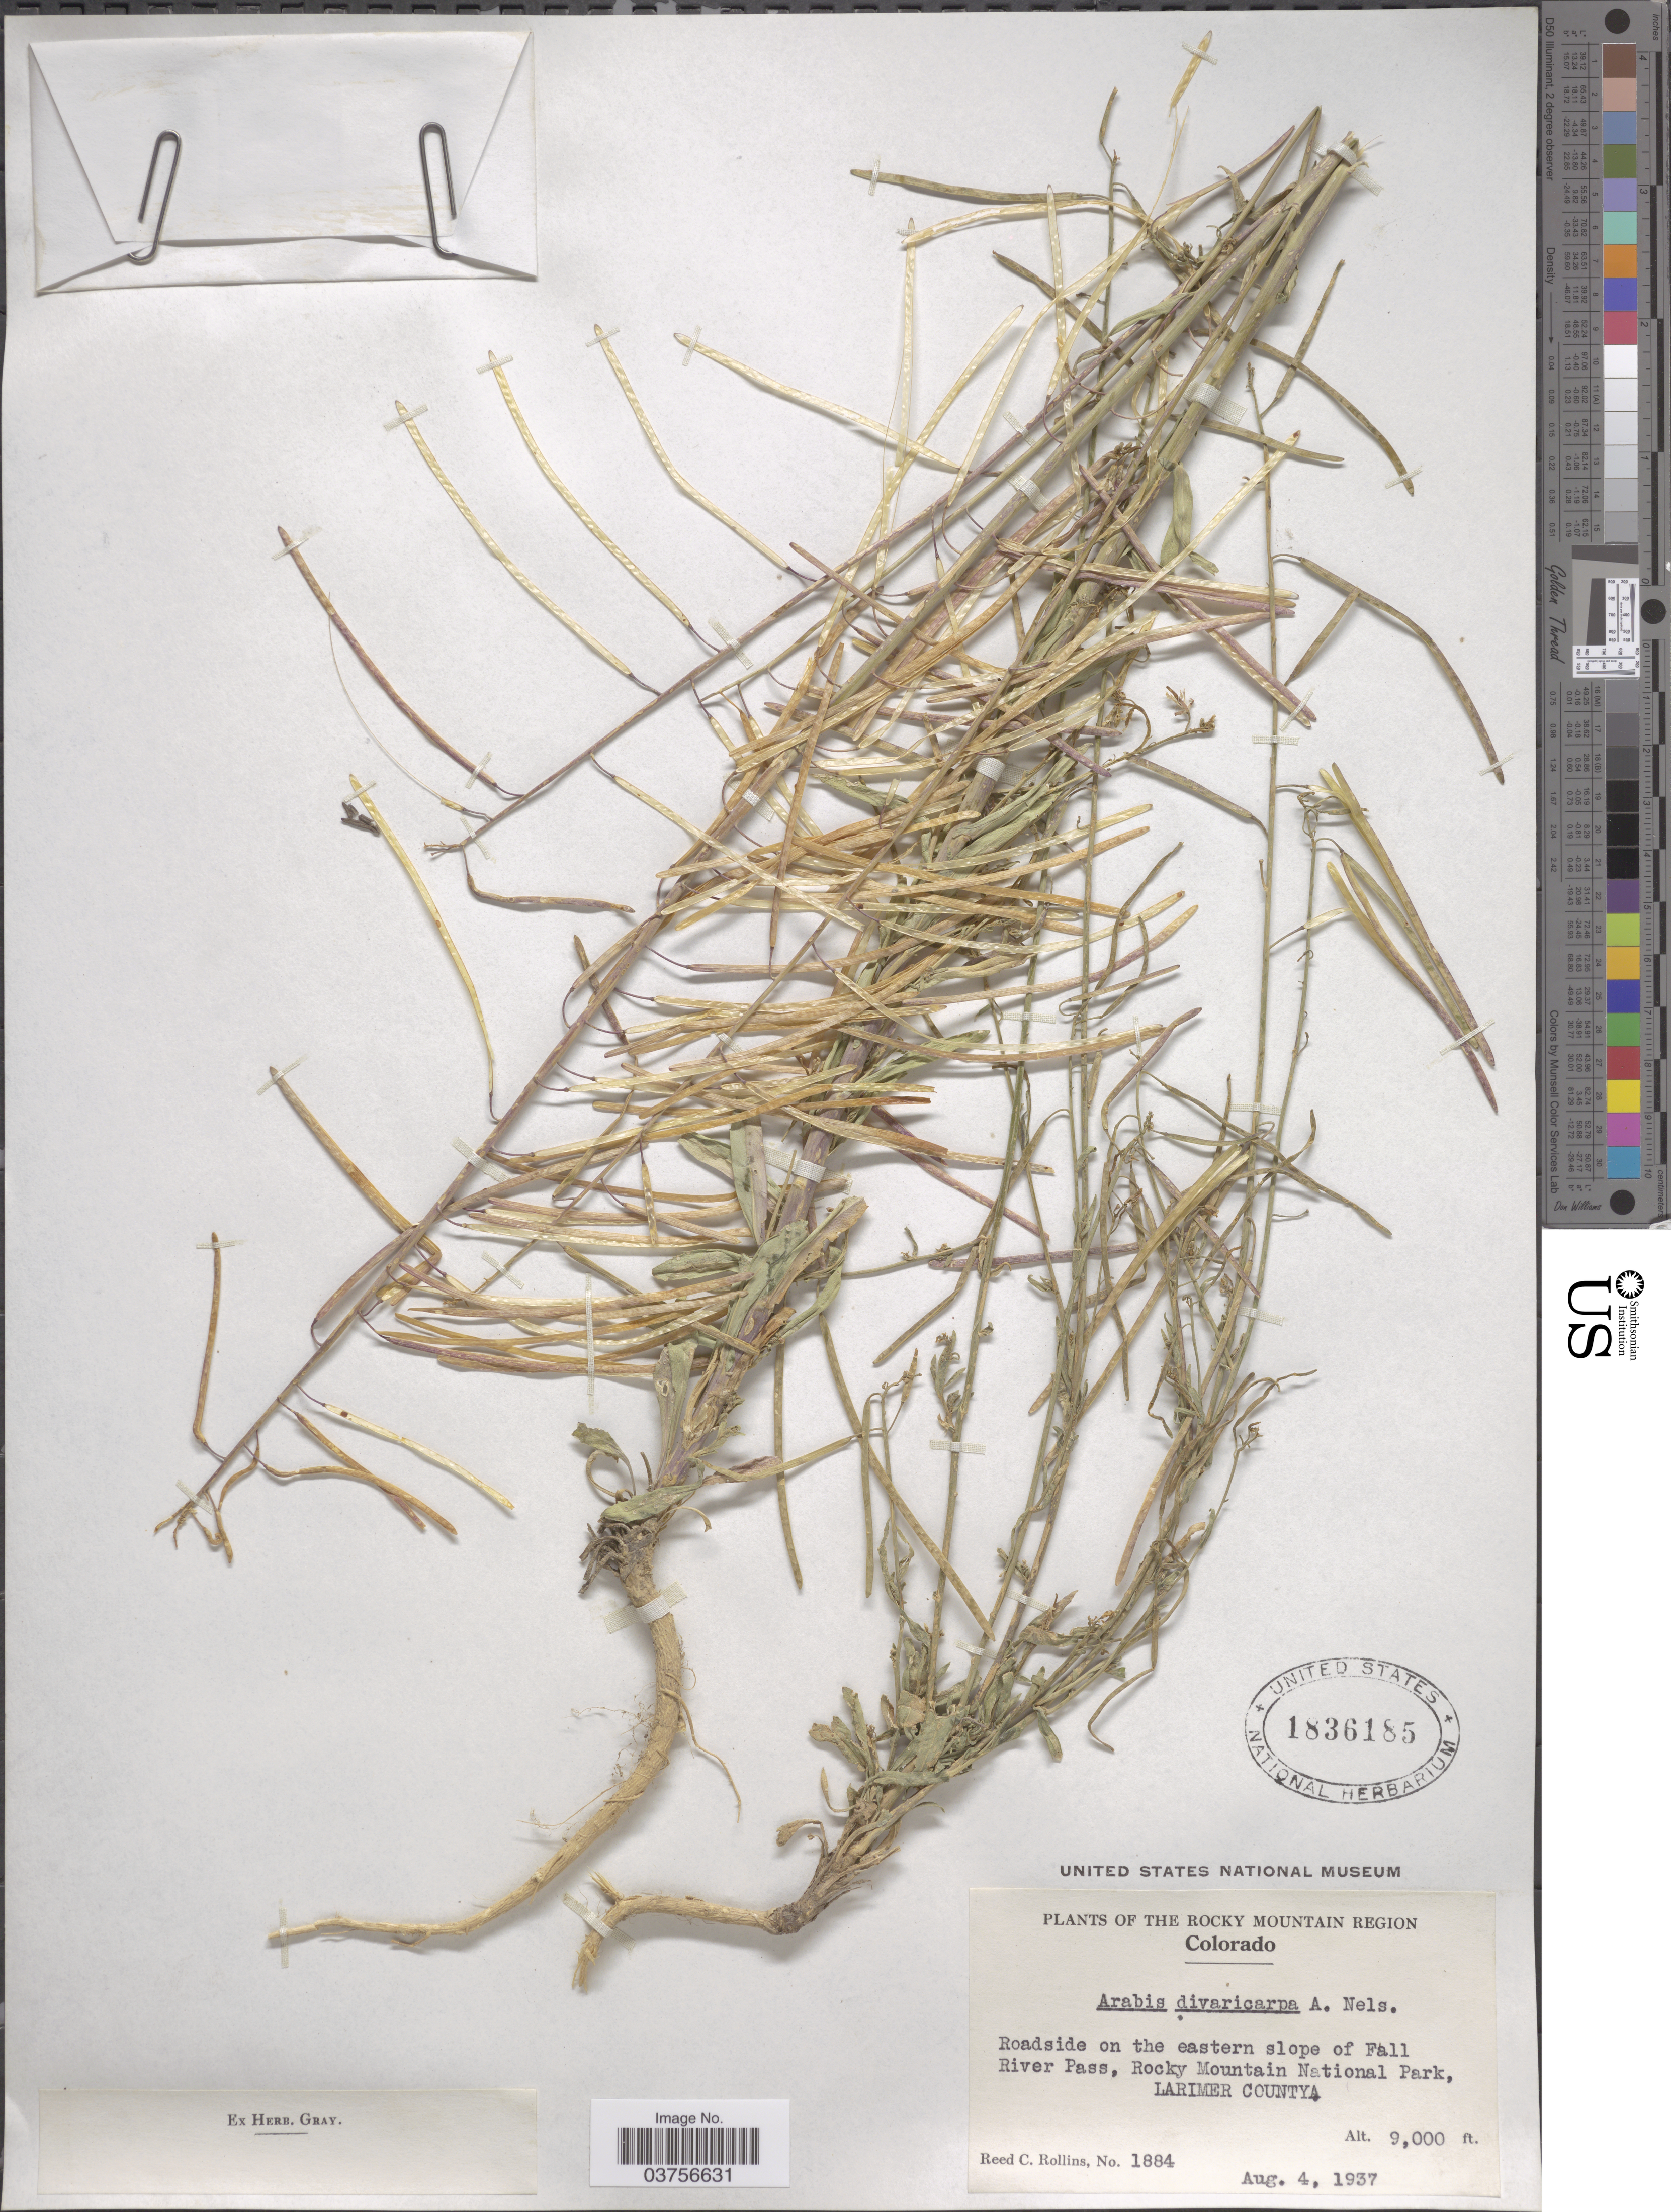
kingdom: Plantae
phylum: Tracheophyta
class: Magnoliopsida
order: Brassicales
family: Brassicaceae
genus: Arabis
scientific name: Arabis divaricarpa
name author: A. Nelson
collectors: R. C. Rollins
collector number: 1884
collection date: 1937-08-04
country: United States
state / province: Colorado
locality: The Rocky Mountain Region. Roadside on the eastern slope of Fall River Pass, Rocky Mountain National Park, Larimer County.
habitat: roadside on eastern slope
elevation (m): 2743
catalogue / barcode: US 1836185